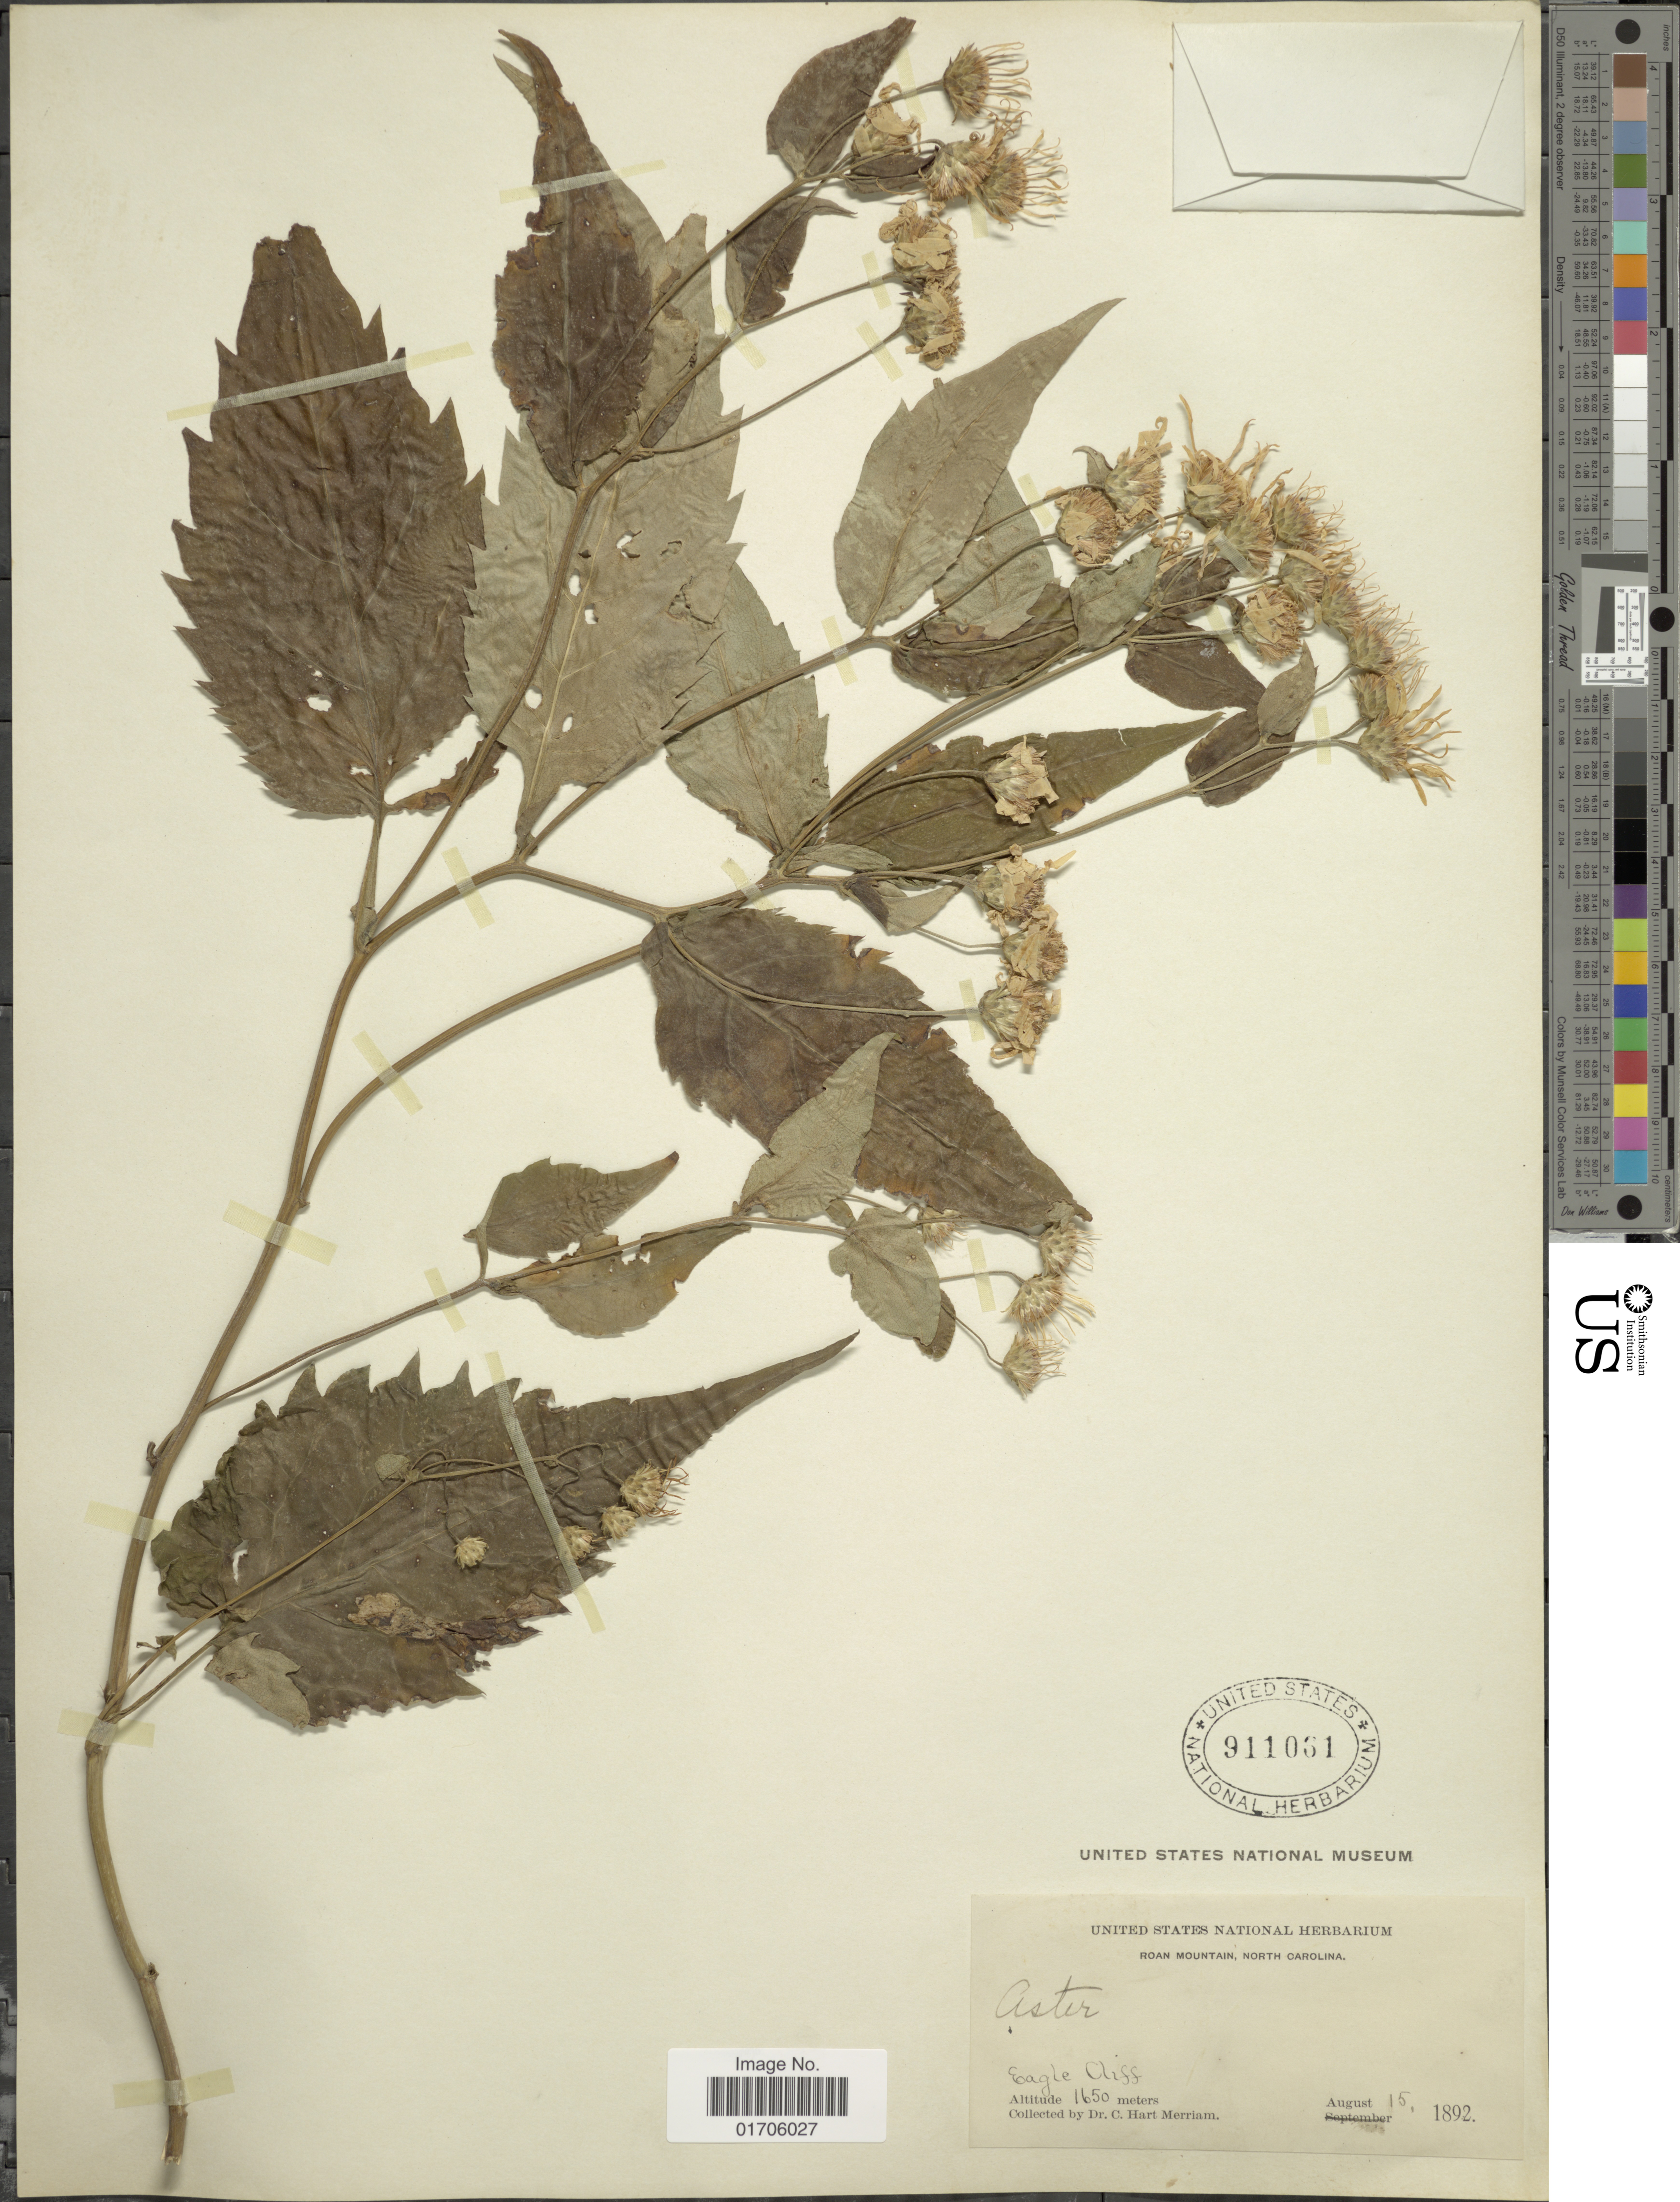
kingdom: Plantae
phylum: Tracheophyta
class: Magnoliopsida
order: Asterales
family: Asteraceae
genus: Eurybia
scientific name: Eurybia sp.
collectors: C. Merriam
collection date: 1892-08-15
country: United States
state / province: North Carolina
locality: Roan Mountain, North Carolina. Eagle Cliff.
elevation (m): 1650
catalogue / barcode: US 911061